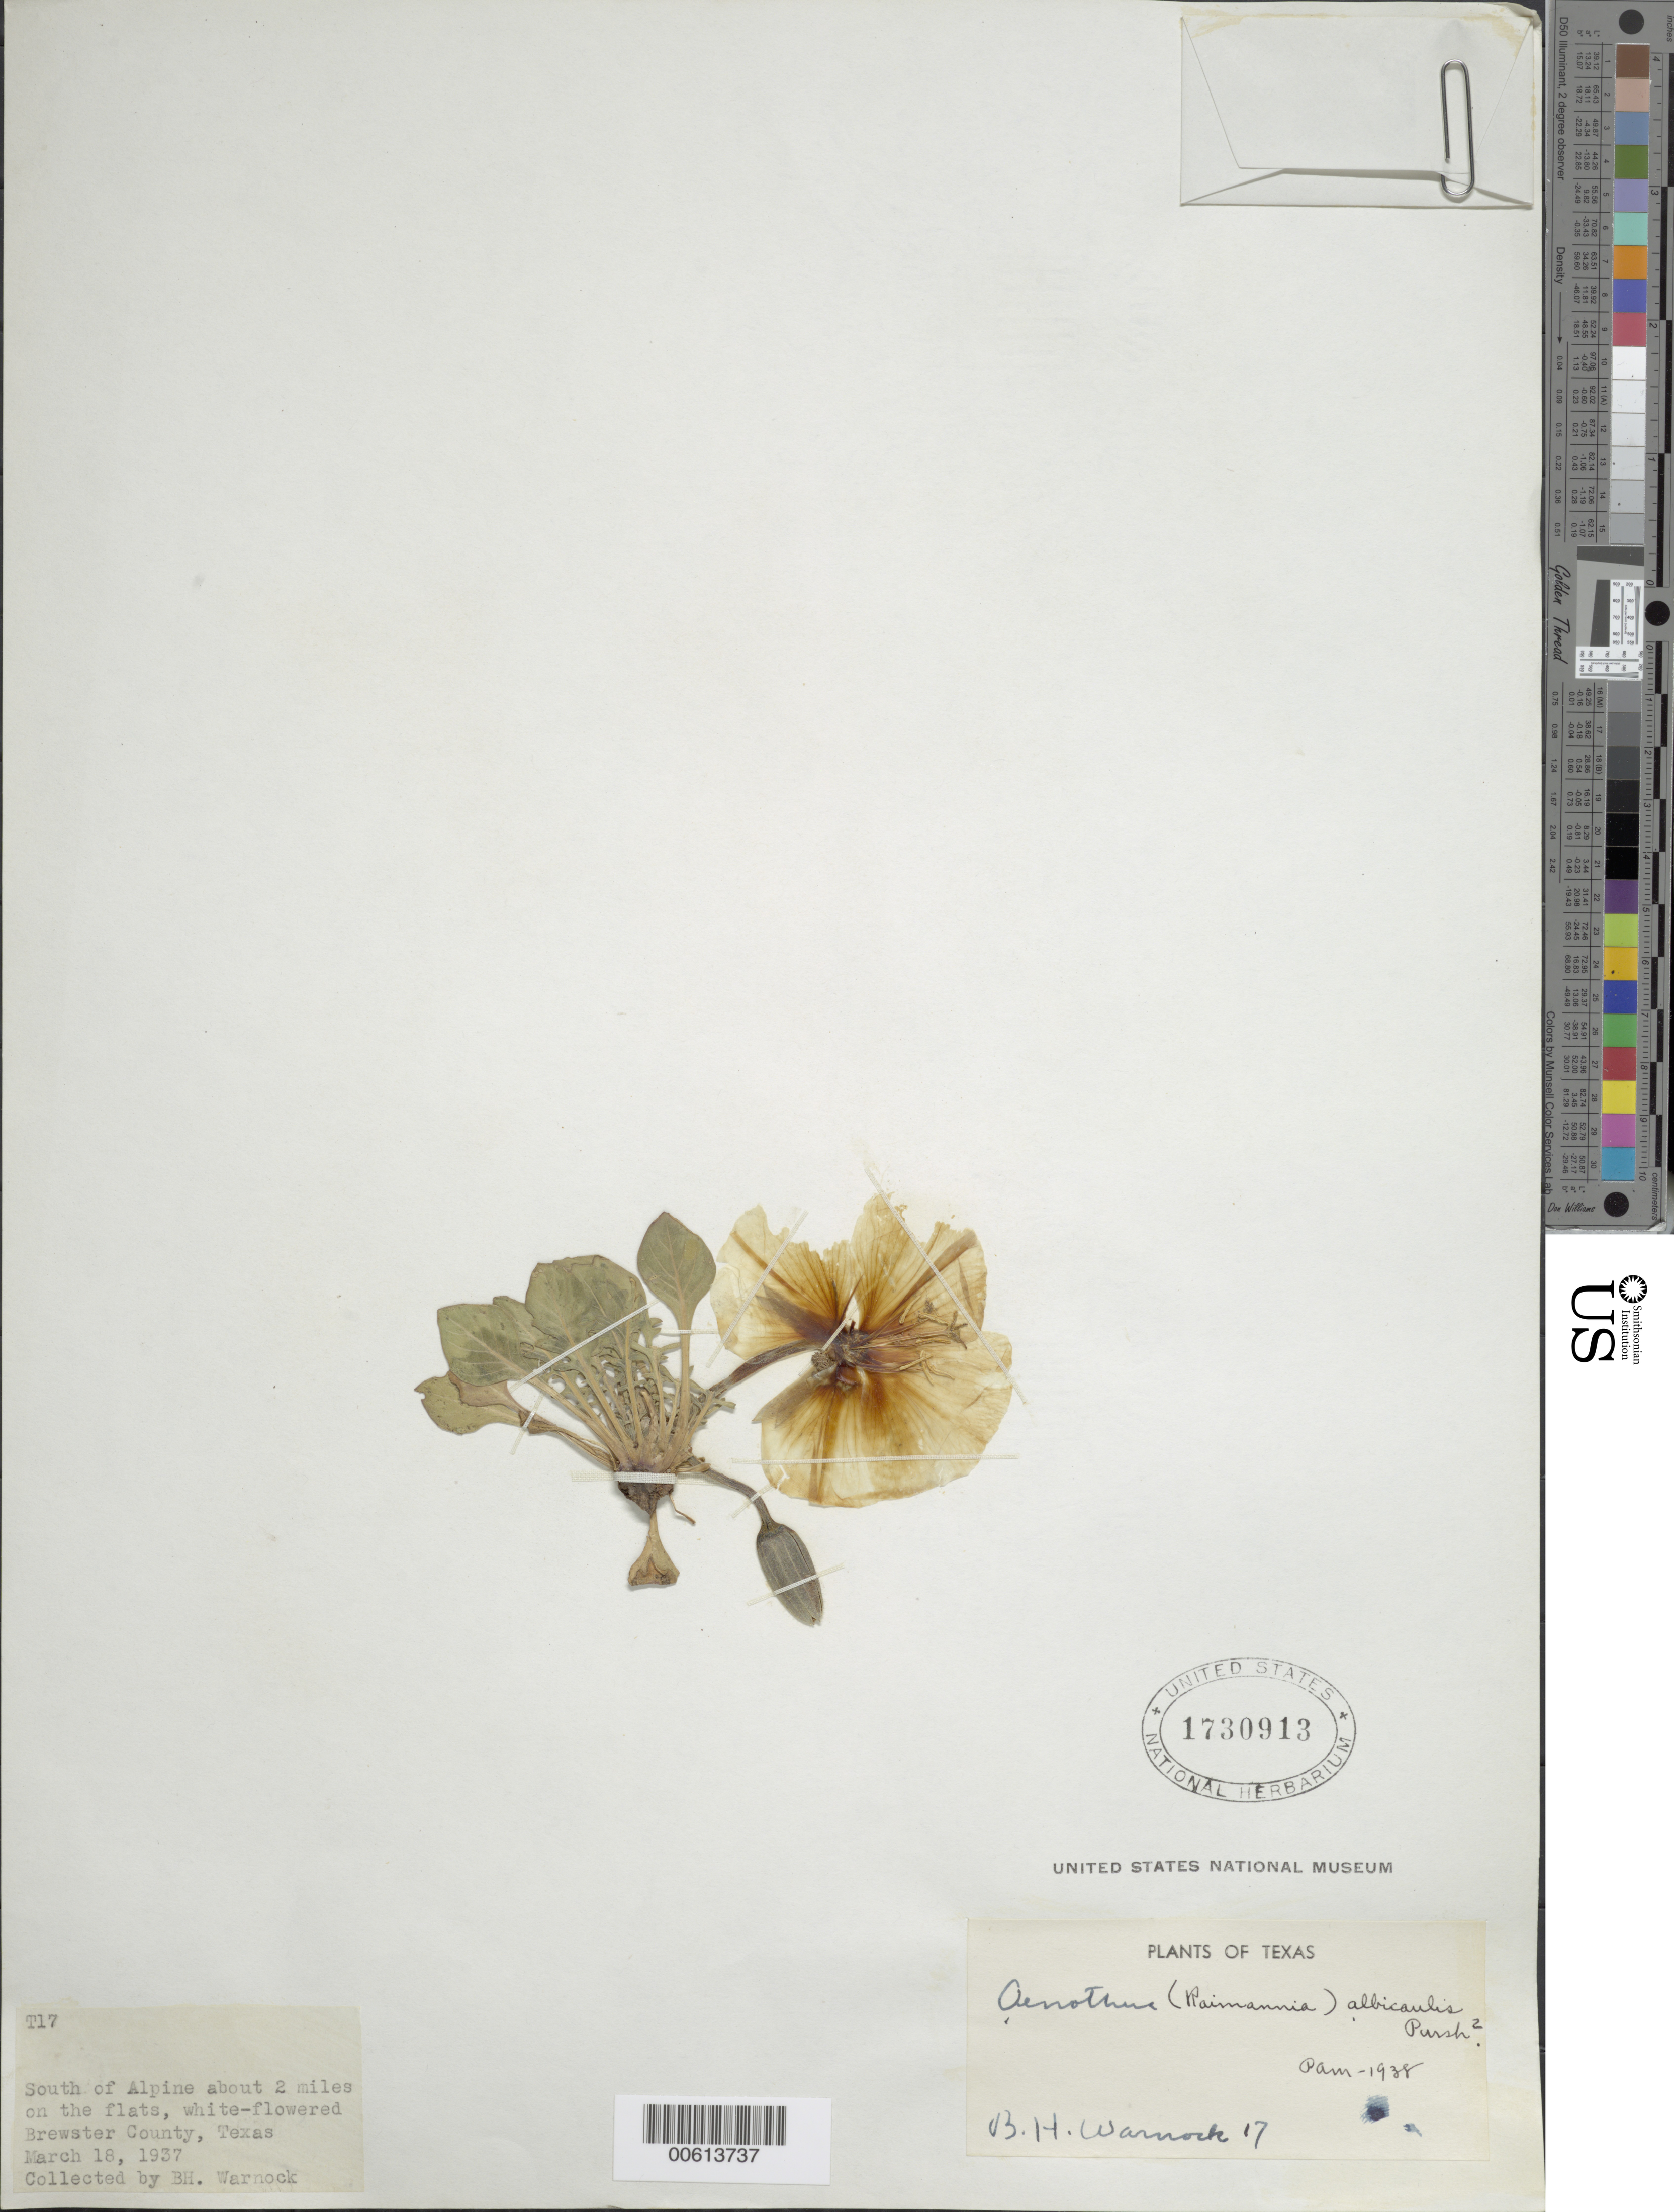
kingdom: Plantae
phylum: Tracheophyta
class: Magnoliopsida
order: Myrtales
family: Onagraceae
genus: Oenothera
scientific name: Oenothera albicaulis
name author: Pursh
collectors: B. H. Warnock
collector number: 17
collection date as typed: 18 Mar 1937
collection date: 1937-03-18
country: United States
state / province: Texas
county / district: Brewster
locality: S of Alpine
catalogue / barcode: US 1730913